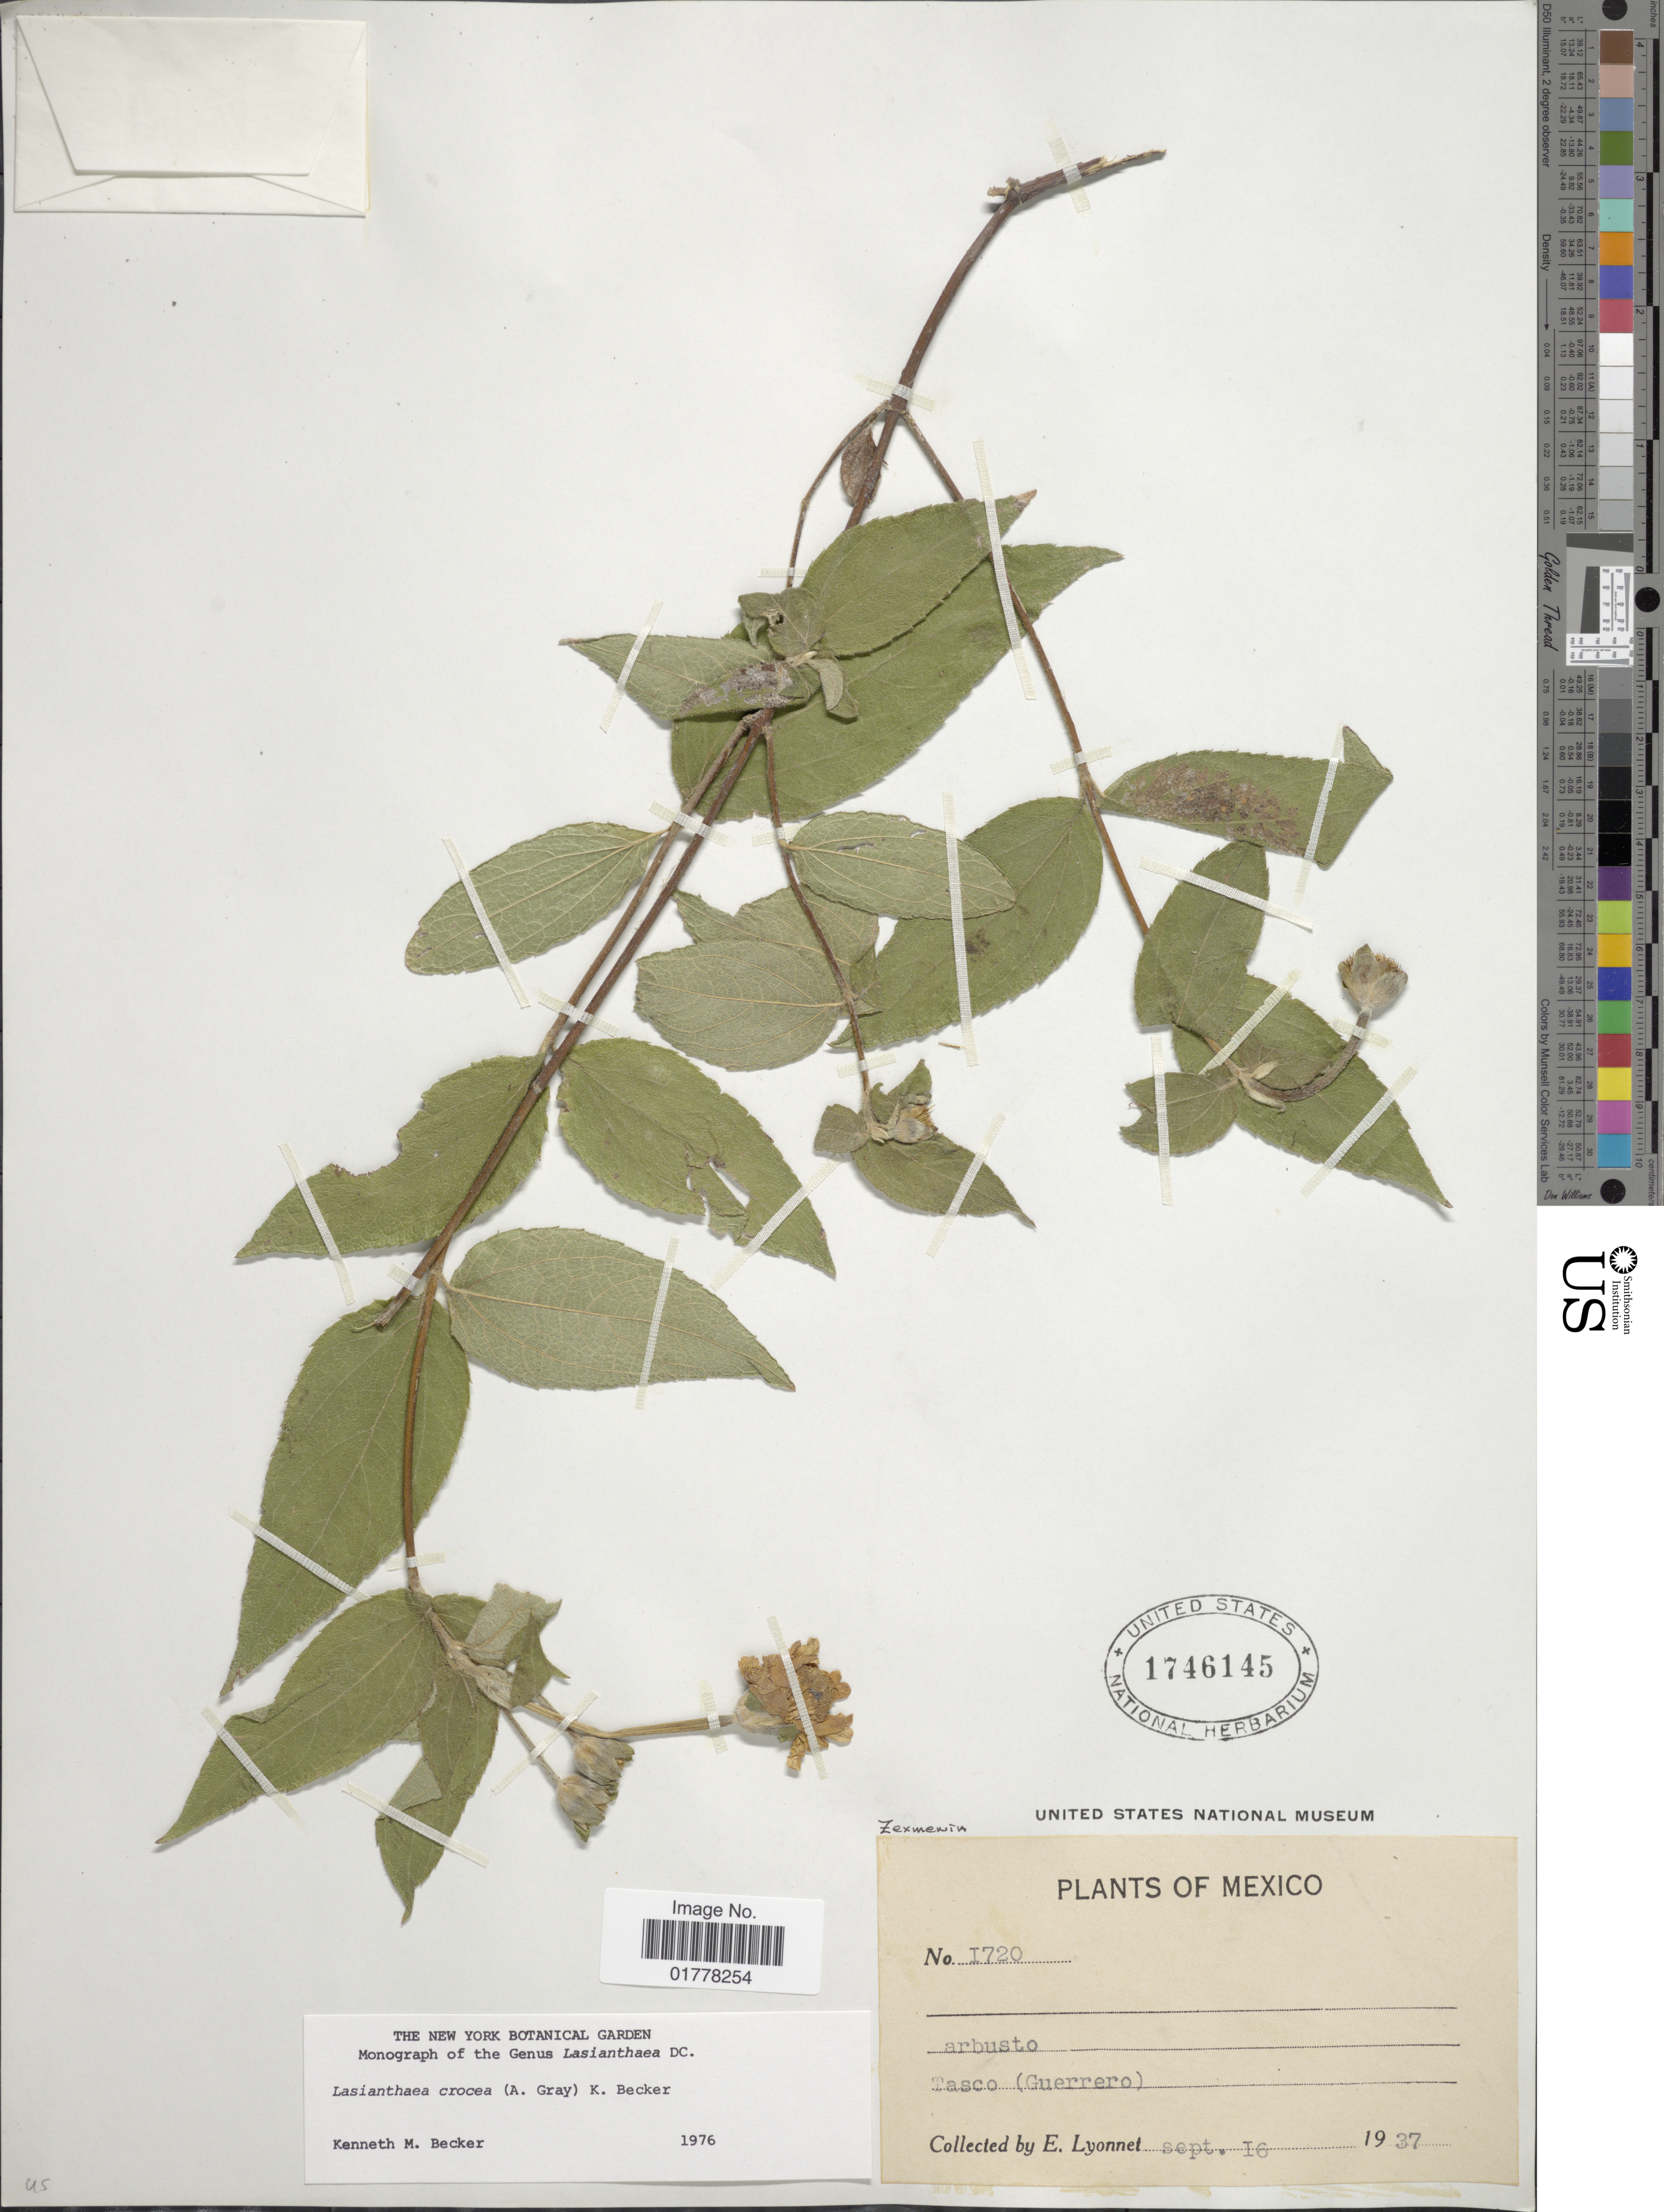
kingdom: Plantae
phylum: Tracheophyta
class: Magnoliopsida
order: Asterales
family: Asteraceae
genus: Lasianthaea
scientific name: Lasianthaea crocea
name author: (A. Gray) K.M. Becker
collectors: E. Lyonnet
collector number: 1720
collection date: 1937-09-16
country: Mexico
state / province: Guerrero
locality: Tasco (Guerrero)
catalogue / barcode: US 1746145